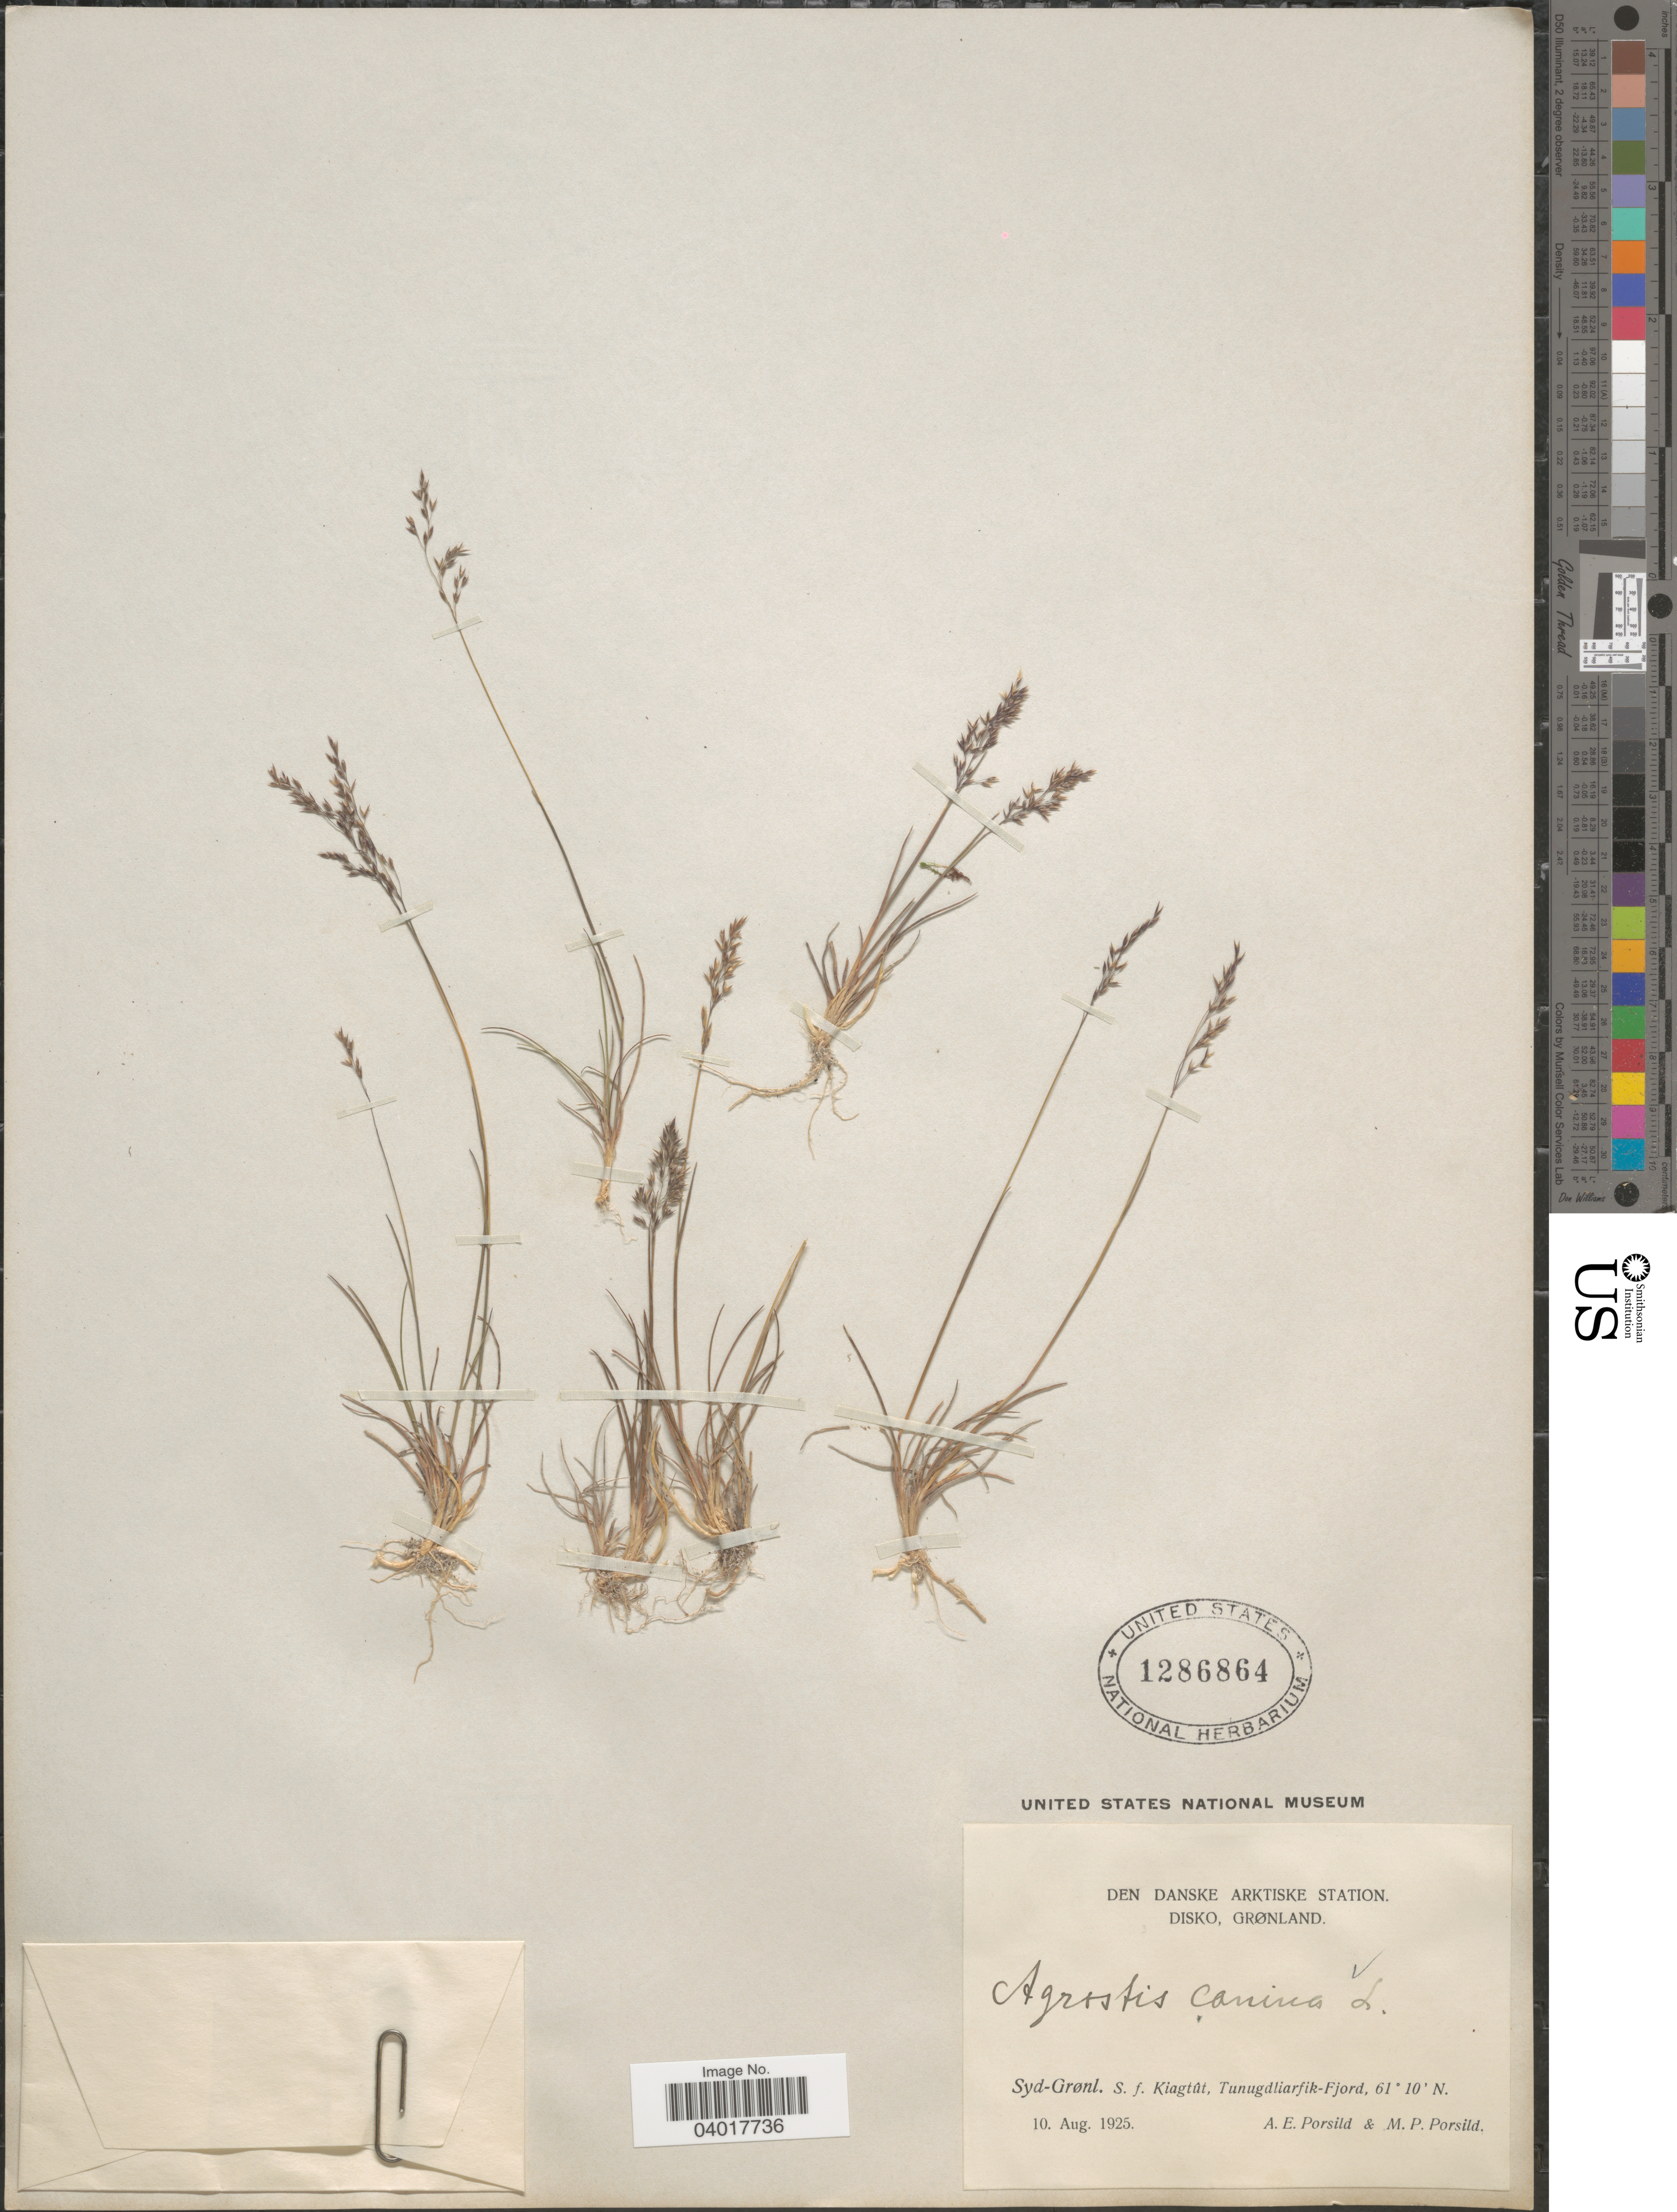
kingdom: Plantae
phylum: Tracheophyta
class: Liliopsida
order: Poales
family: Poaceae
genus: Agrostis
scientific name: Agrostis canina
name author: L.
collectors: A. E. Porsild & M. P. Porsild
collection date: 1925-08-10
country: Greenland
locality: Den Danske Arktiske Station. Disko, Grønland. Syd-Grønl. S. f. Kiagtût, Tunugdliarfik-Fjord.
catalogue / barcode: US 1286864